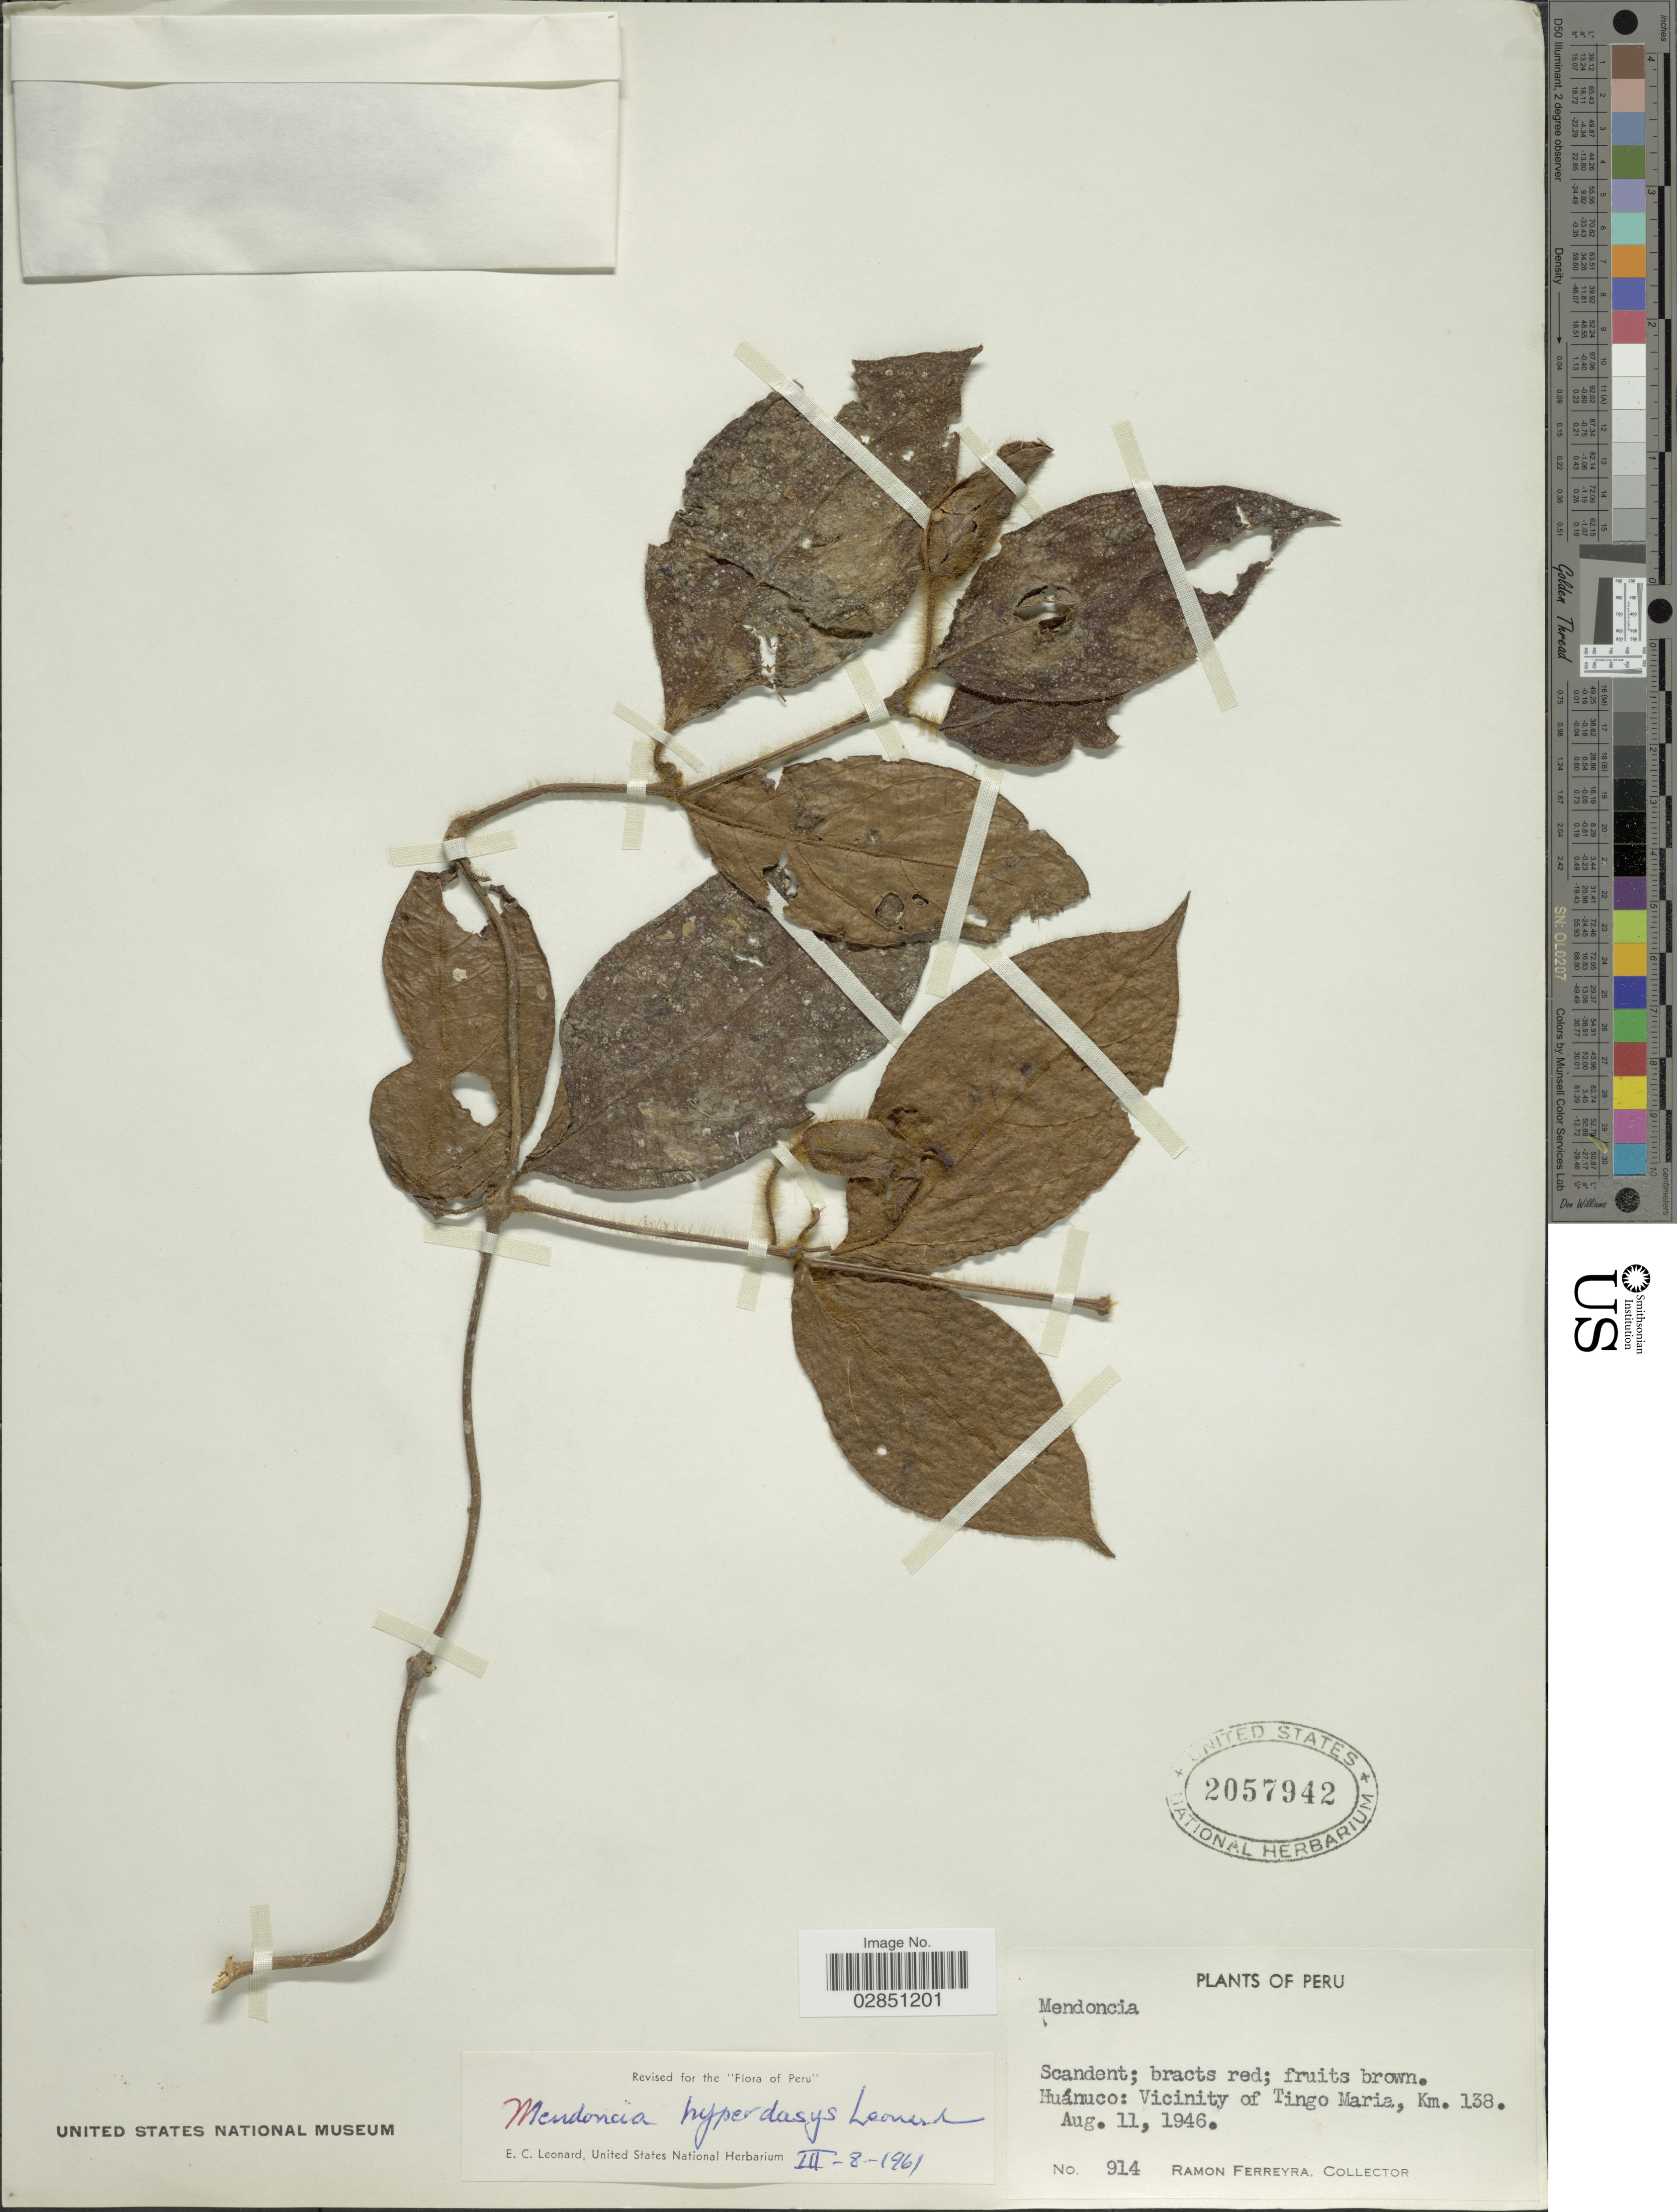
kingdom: Plantae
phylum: Tracheophyta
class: Magnoliopsida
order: Lamiales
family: Acanthaceae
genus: Mendoncia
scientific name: Mendoncia lindavii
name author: Rusby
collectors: R. A. Ferreyra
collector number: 914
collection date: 1946-08-11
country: Peru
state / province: Huánuco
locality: Vicinity of Tingo Maria, Km. 138.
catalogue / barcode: US 2057942